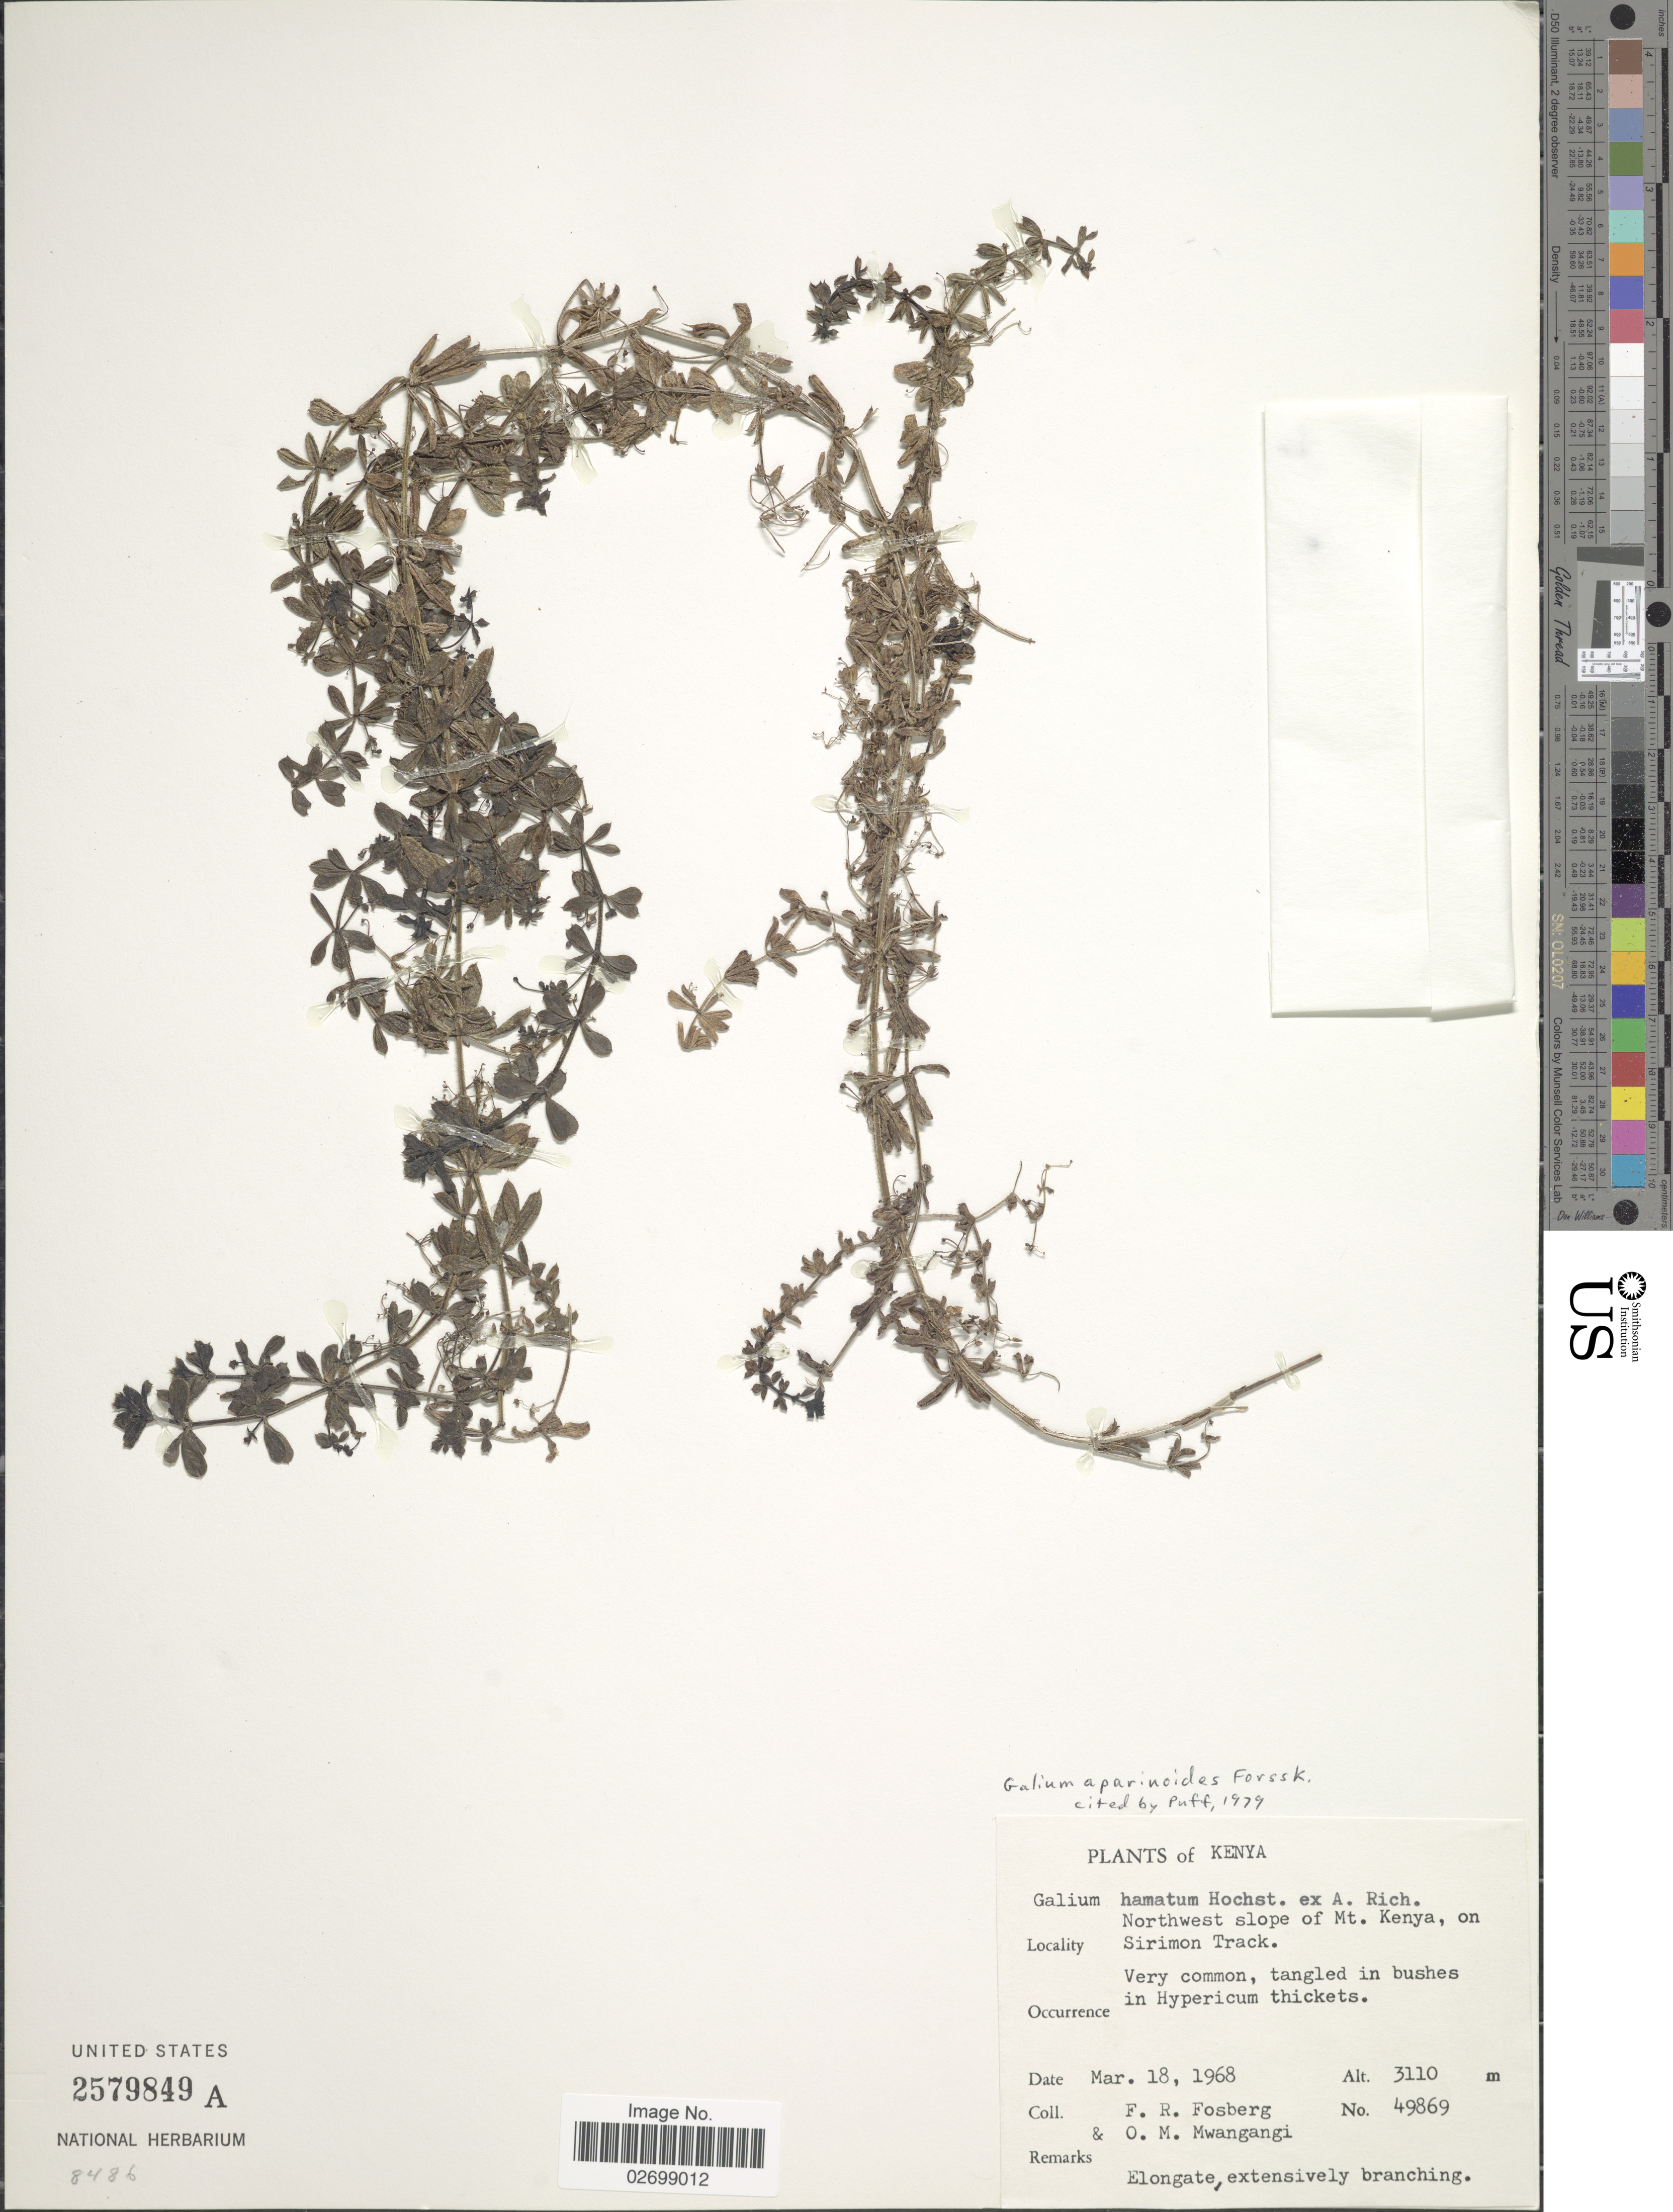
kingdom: Plantae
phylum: Tracheophyta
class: Magnoliopsida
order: Gentianales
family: Rubiaceae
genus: Galium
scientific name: Galium aparinoides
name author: Forssk.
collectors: F. R. Fosberg & O. M. Mwangangi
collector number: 49869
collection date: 1968-03-18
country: Kenya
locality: Northwest slope of Mt. Kenya, on Sirimon Track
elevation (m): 3110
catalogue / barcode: US 2579849A